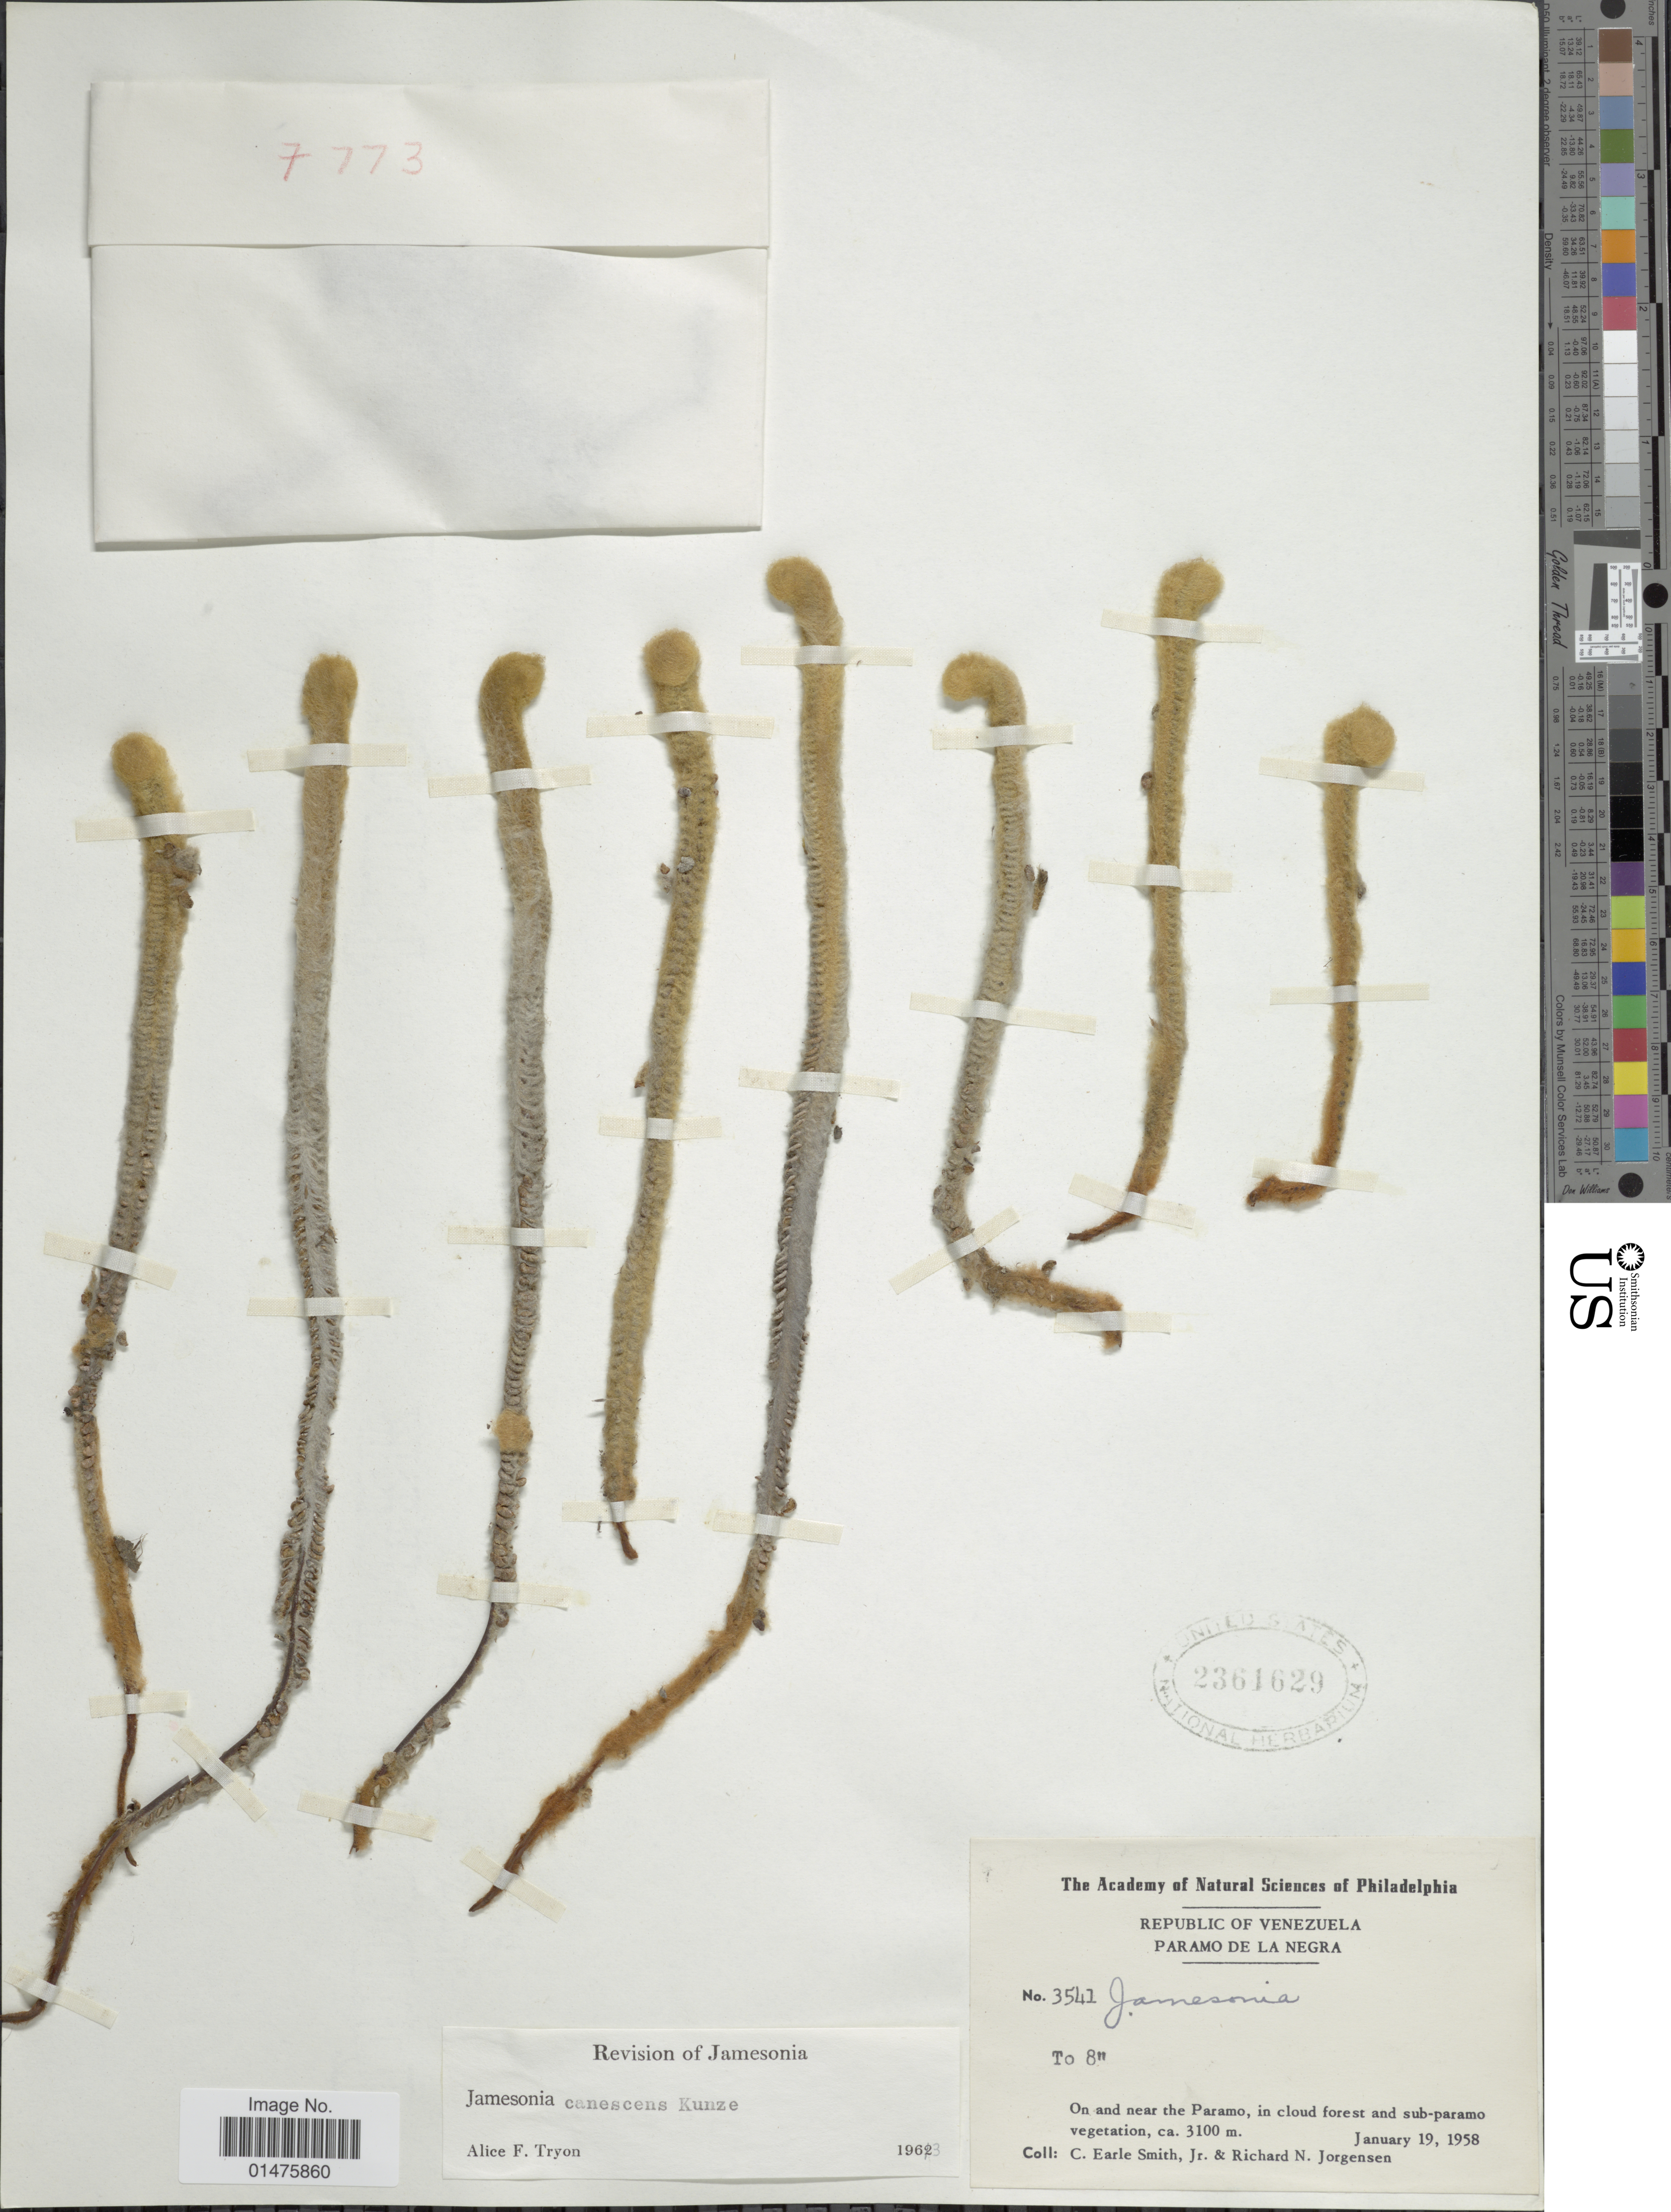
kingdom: Plantae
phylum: Tracheophyta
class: Polypodiopsida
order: Polypodiales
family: Pteridaceae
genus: Jamesonia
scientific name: Jamesonia canescens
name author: Kunze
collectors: C. E. Smith Jr. & R. N. Jørgensen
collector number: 3541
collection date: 1958-01-19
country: Venezuela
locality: Paramo de la Negra, On and near the Paramo, in cloud forest and sub-paramo vegetation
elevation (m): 3100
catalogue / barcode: US 2361629